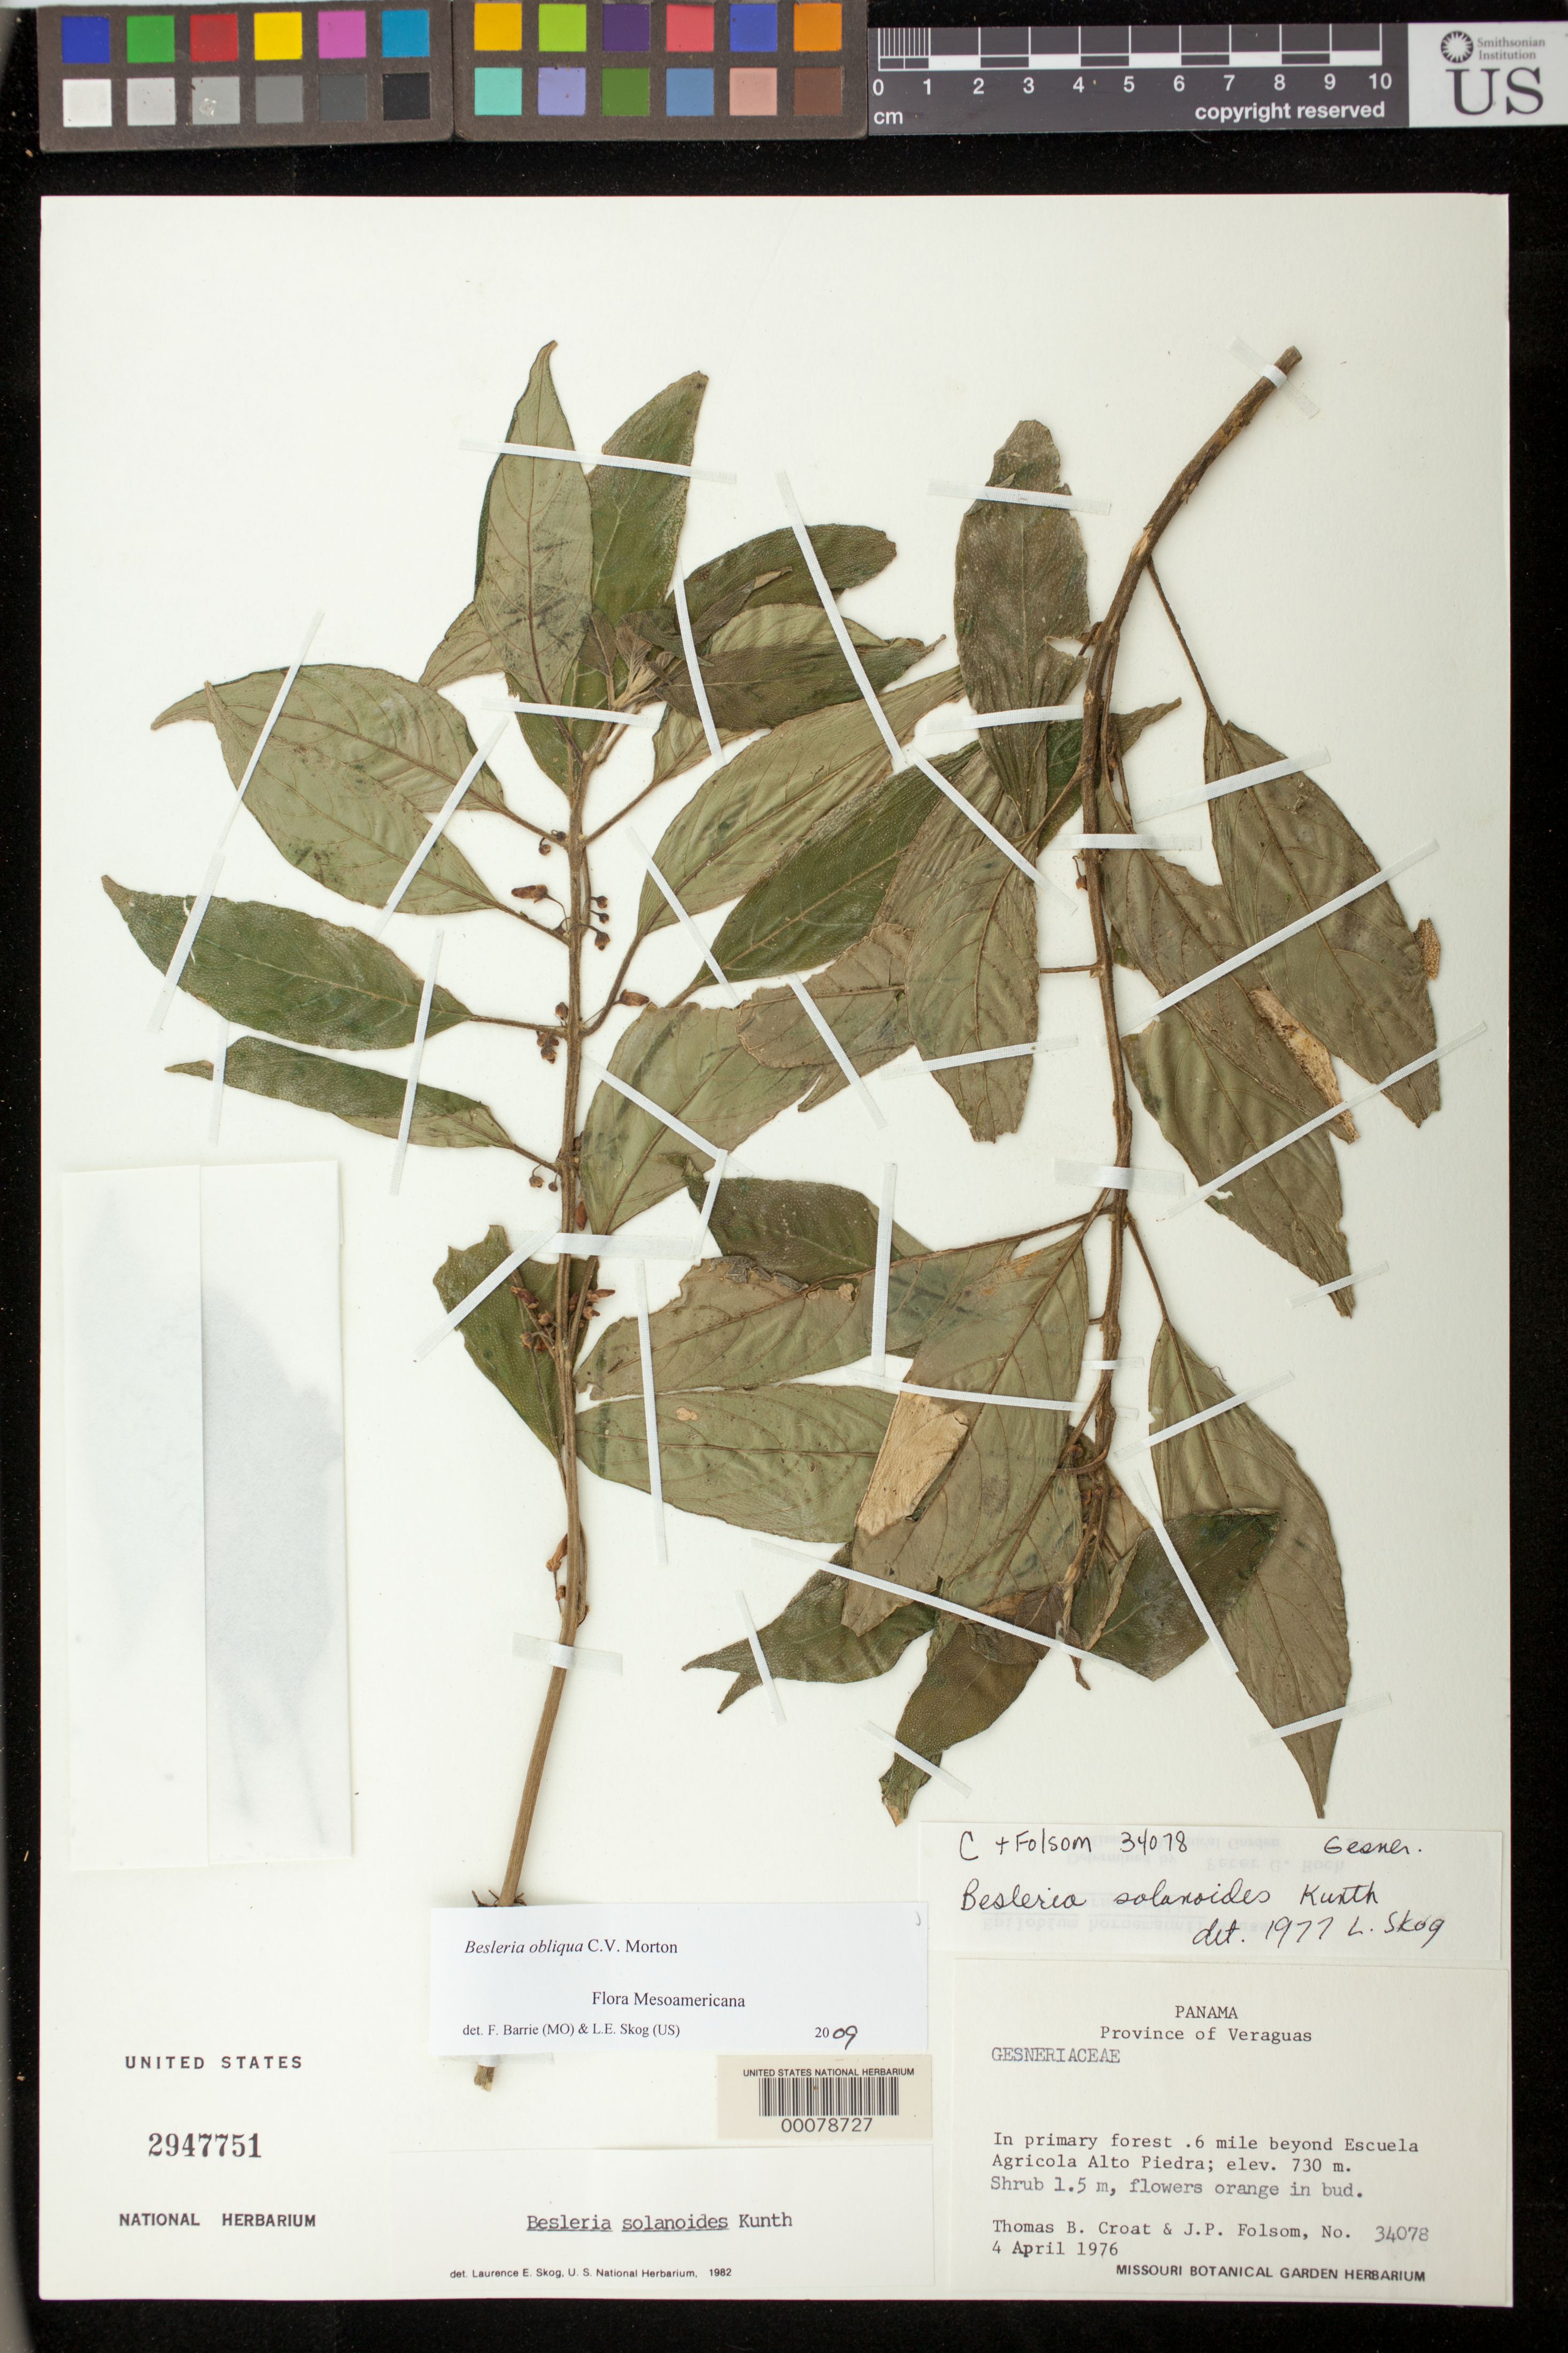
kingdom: Plantae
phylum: Tracheophyta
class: Magnoliopsida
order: Lamiales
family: Gesneriaceae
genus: Besleria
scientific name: Besleria obliqua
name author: C.V. Morton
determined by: Barrie, F. R.; Skog, Laurence E.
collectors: T. B. Croat & J. P. Folsom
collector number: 34078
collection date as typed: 04 Apr 1976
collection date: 1976-04-04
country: Panama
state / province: Veraguas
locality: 0.6 mile beyond Escuela Agricola Alto Piedra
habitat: Primary forest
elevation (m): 730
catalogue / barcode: US 2947751